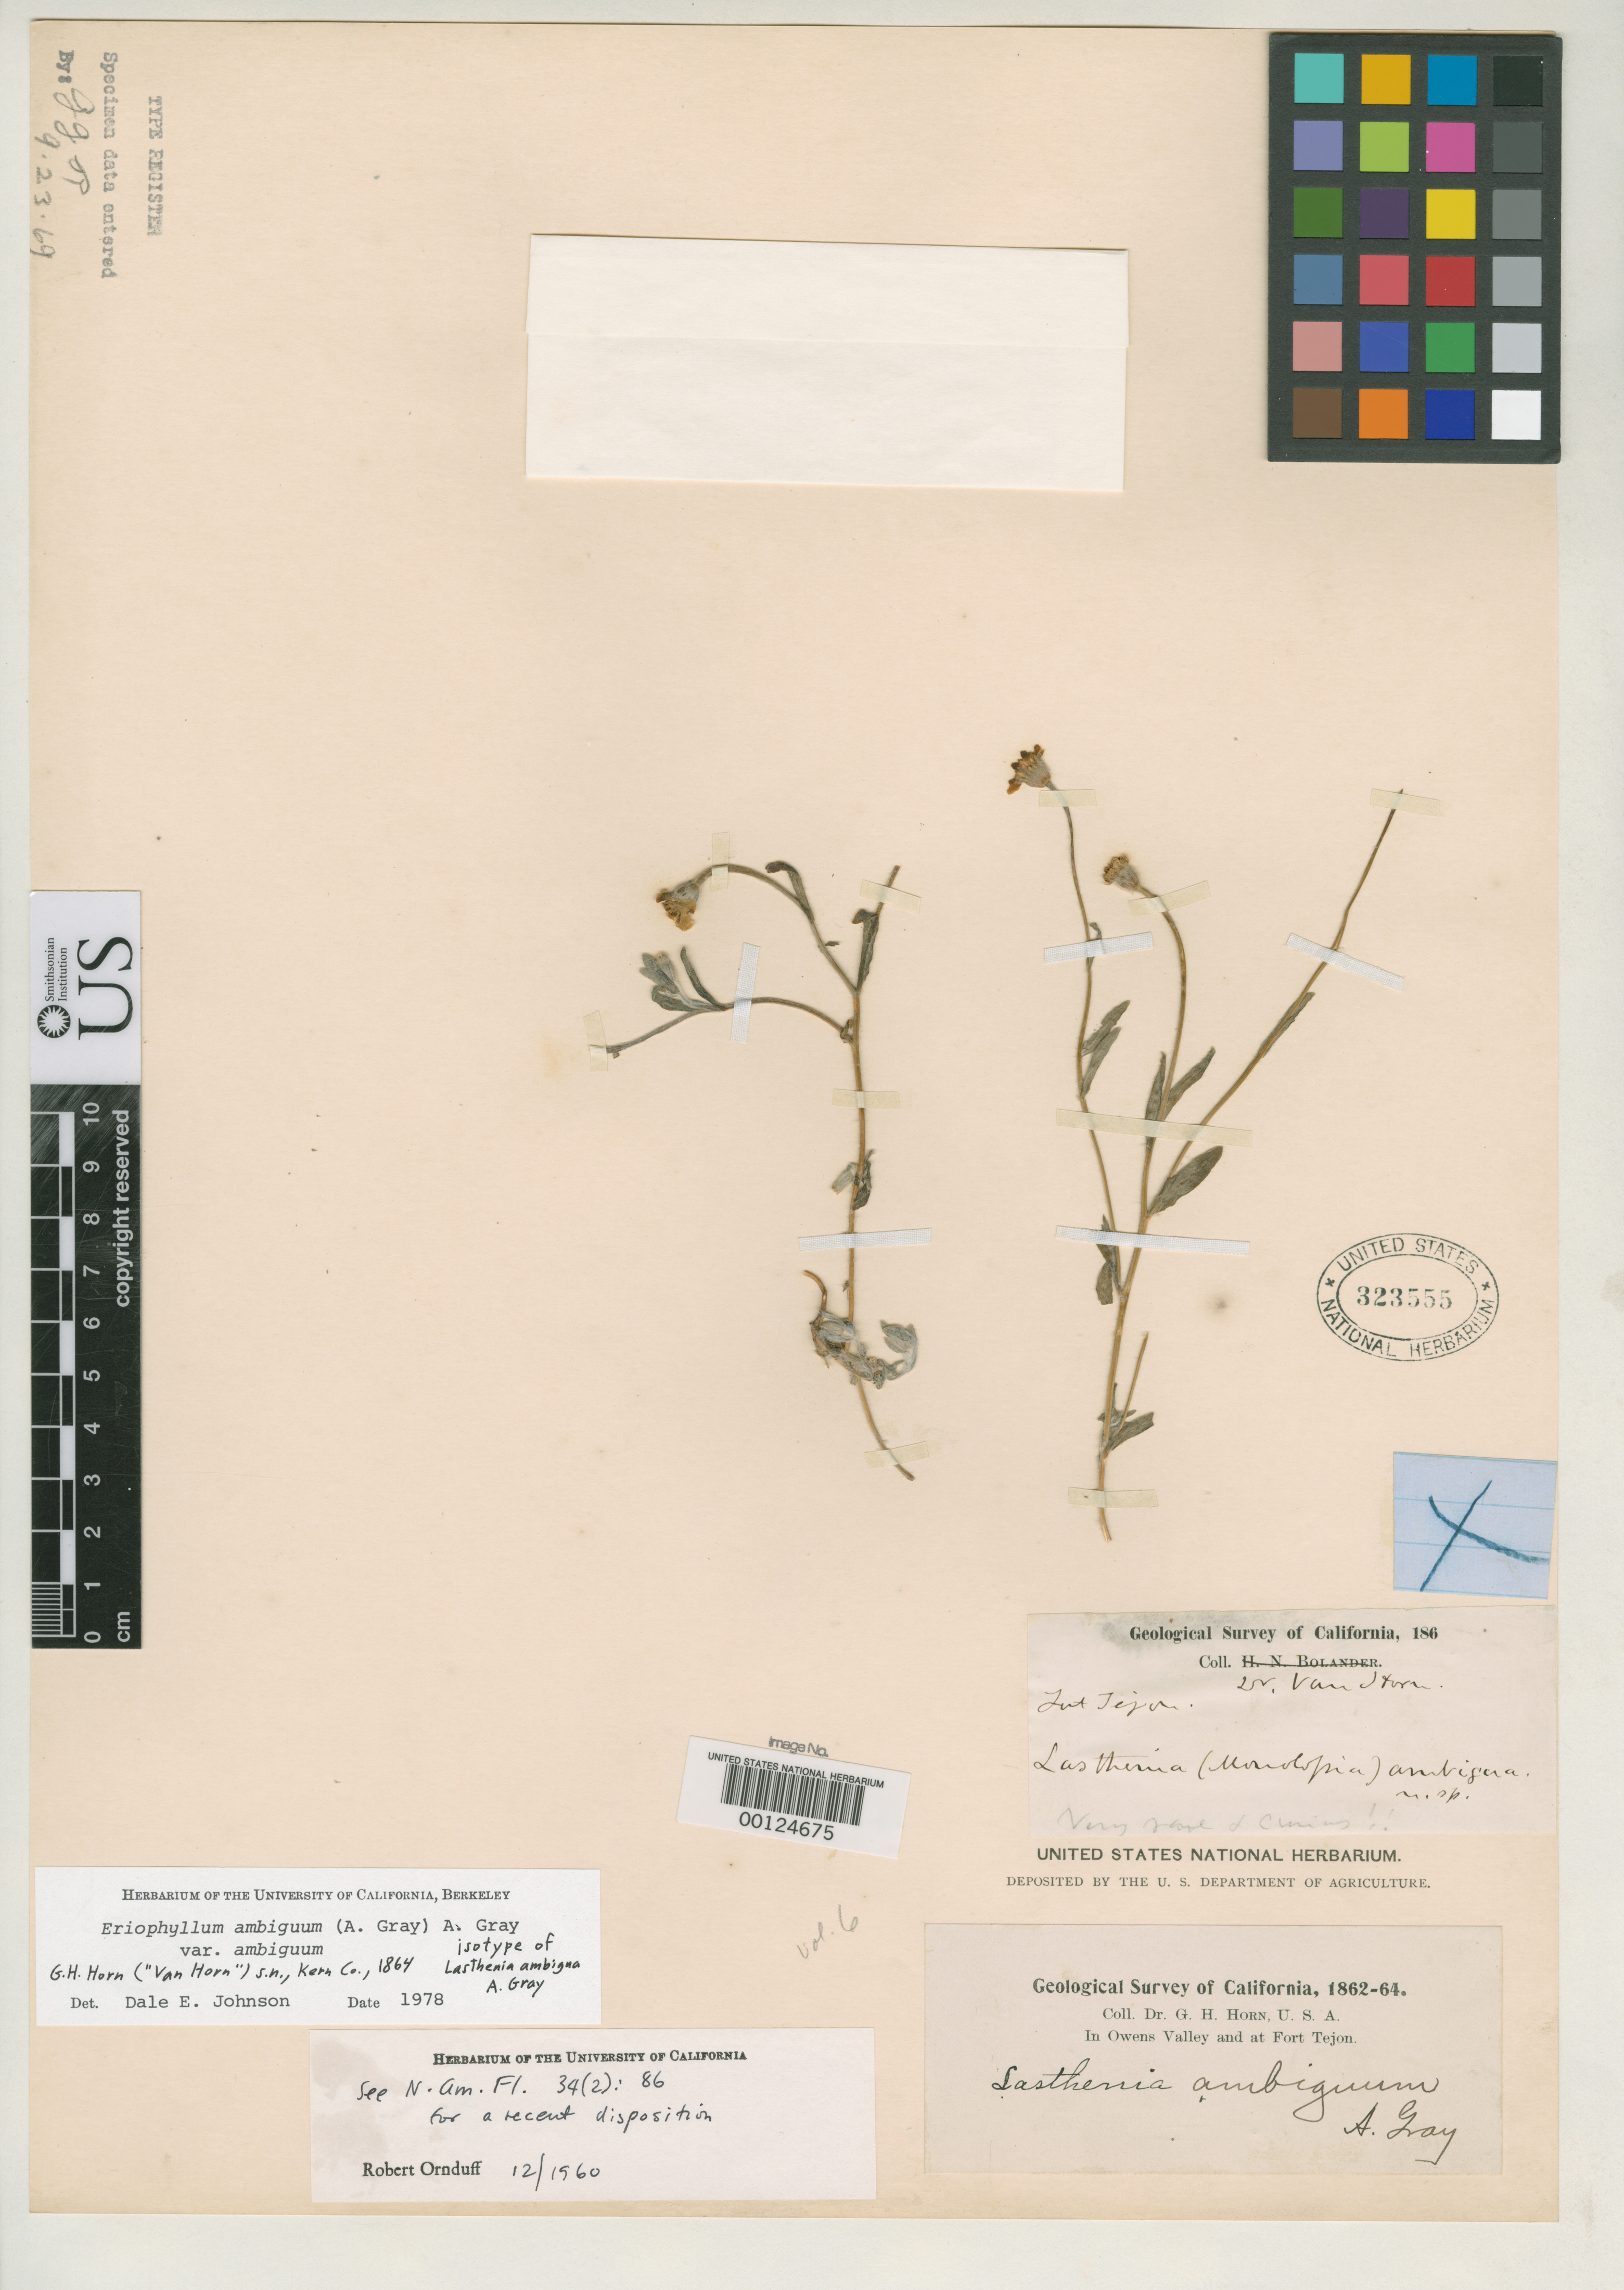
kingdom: Plantae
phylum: Tracheophyta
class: Magnoliopsida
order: Asterales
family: Asteraceae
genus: Lasthenia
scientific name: Lasthenia ambigua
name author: A. Gray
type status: Type Collection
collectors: G. Horn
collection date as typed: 1862 to -- --- 1864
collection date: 1862/1864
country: United States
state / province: California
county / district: Kern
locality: Fort Tejon.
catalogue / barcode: US 323555